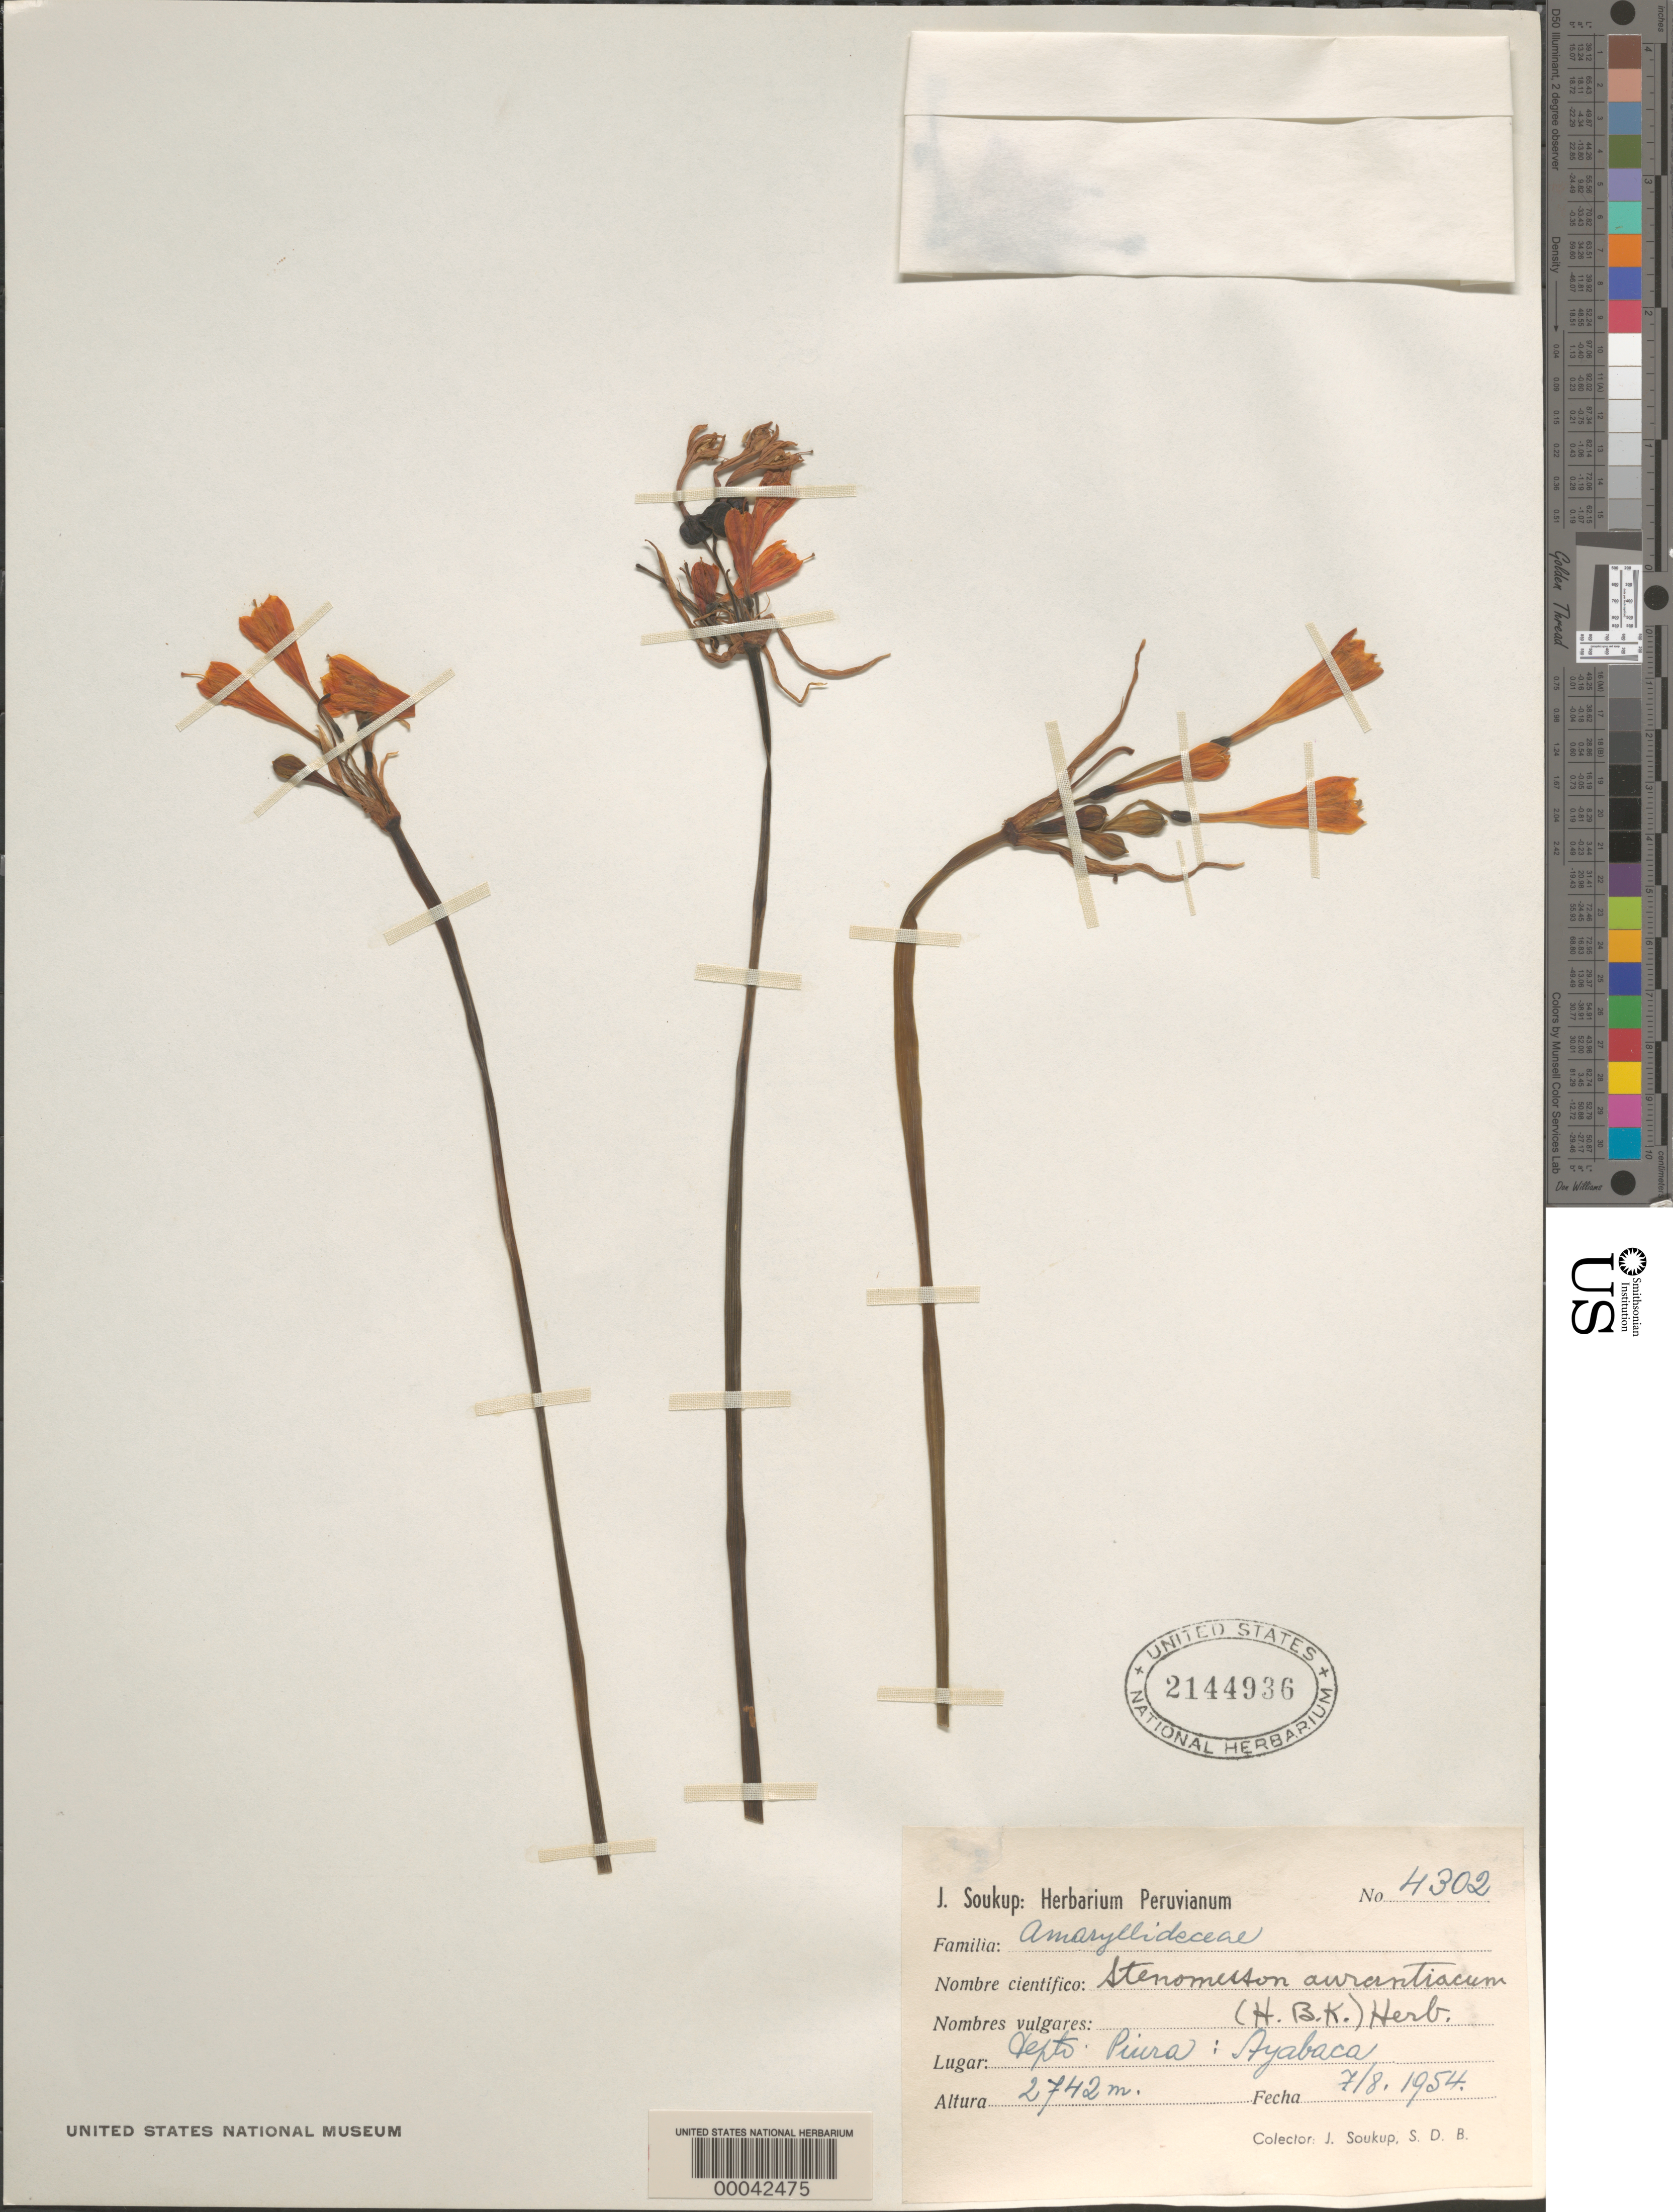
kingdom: Plantae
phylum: Tracheophyta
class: Liliopsida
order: Asparagales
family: Amaryllidaceae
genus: Stenomesson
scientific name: Stenomesson aurantiacum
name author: (Kunth) Herb.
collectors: S. Soukup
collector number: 4302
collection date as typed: Jul 1954 to -- Aug 1954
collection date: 1954-07/1954-08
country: Peru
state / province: Piura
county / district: Ayabaca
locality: Ayabaca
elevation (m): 2742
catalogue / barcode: US 2144936